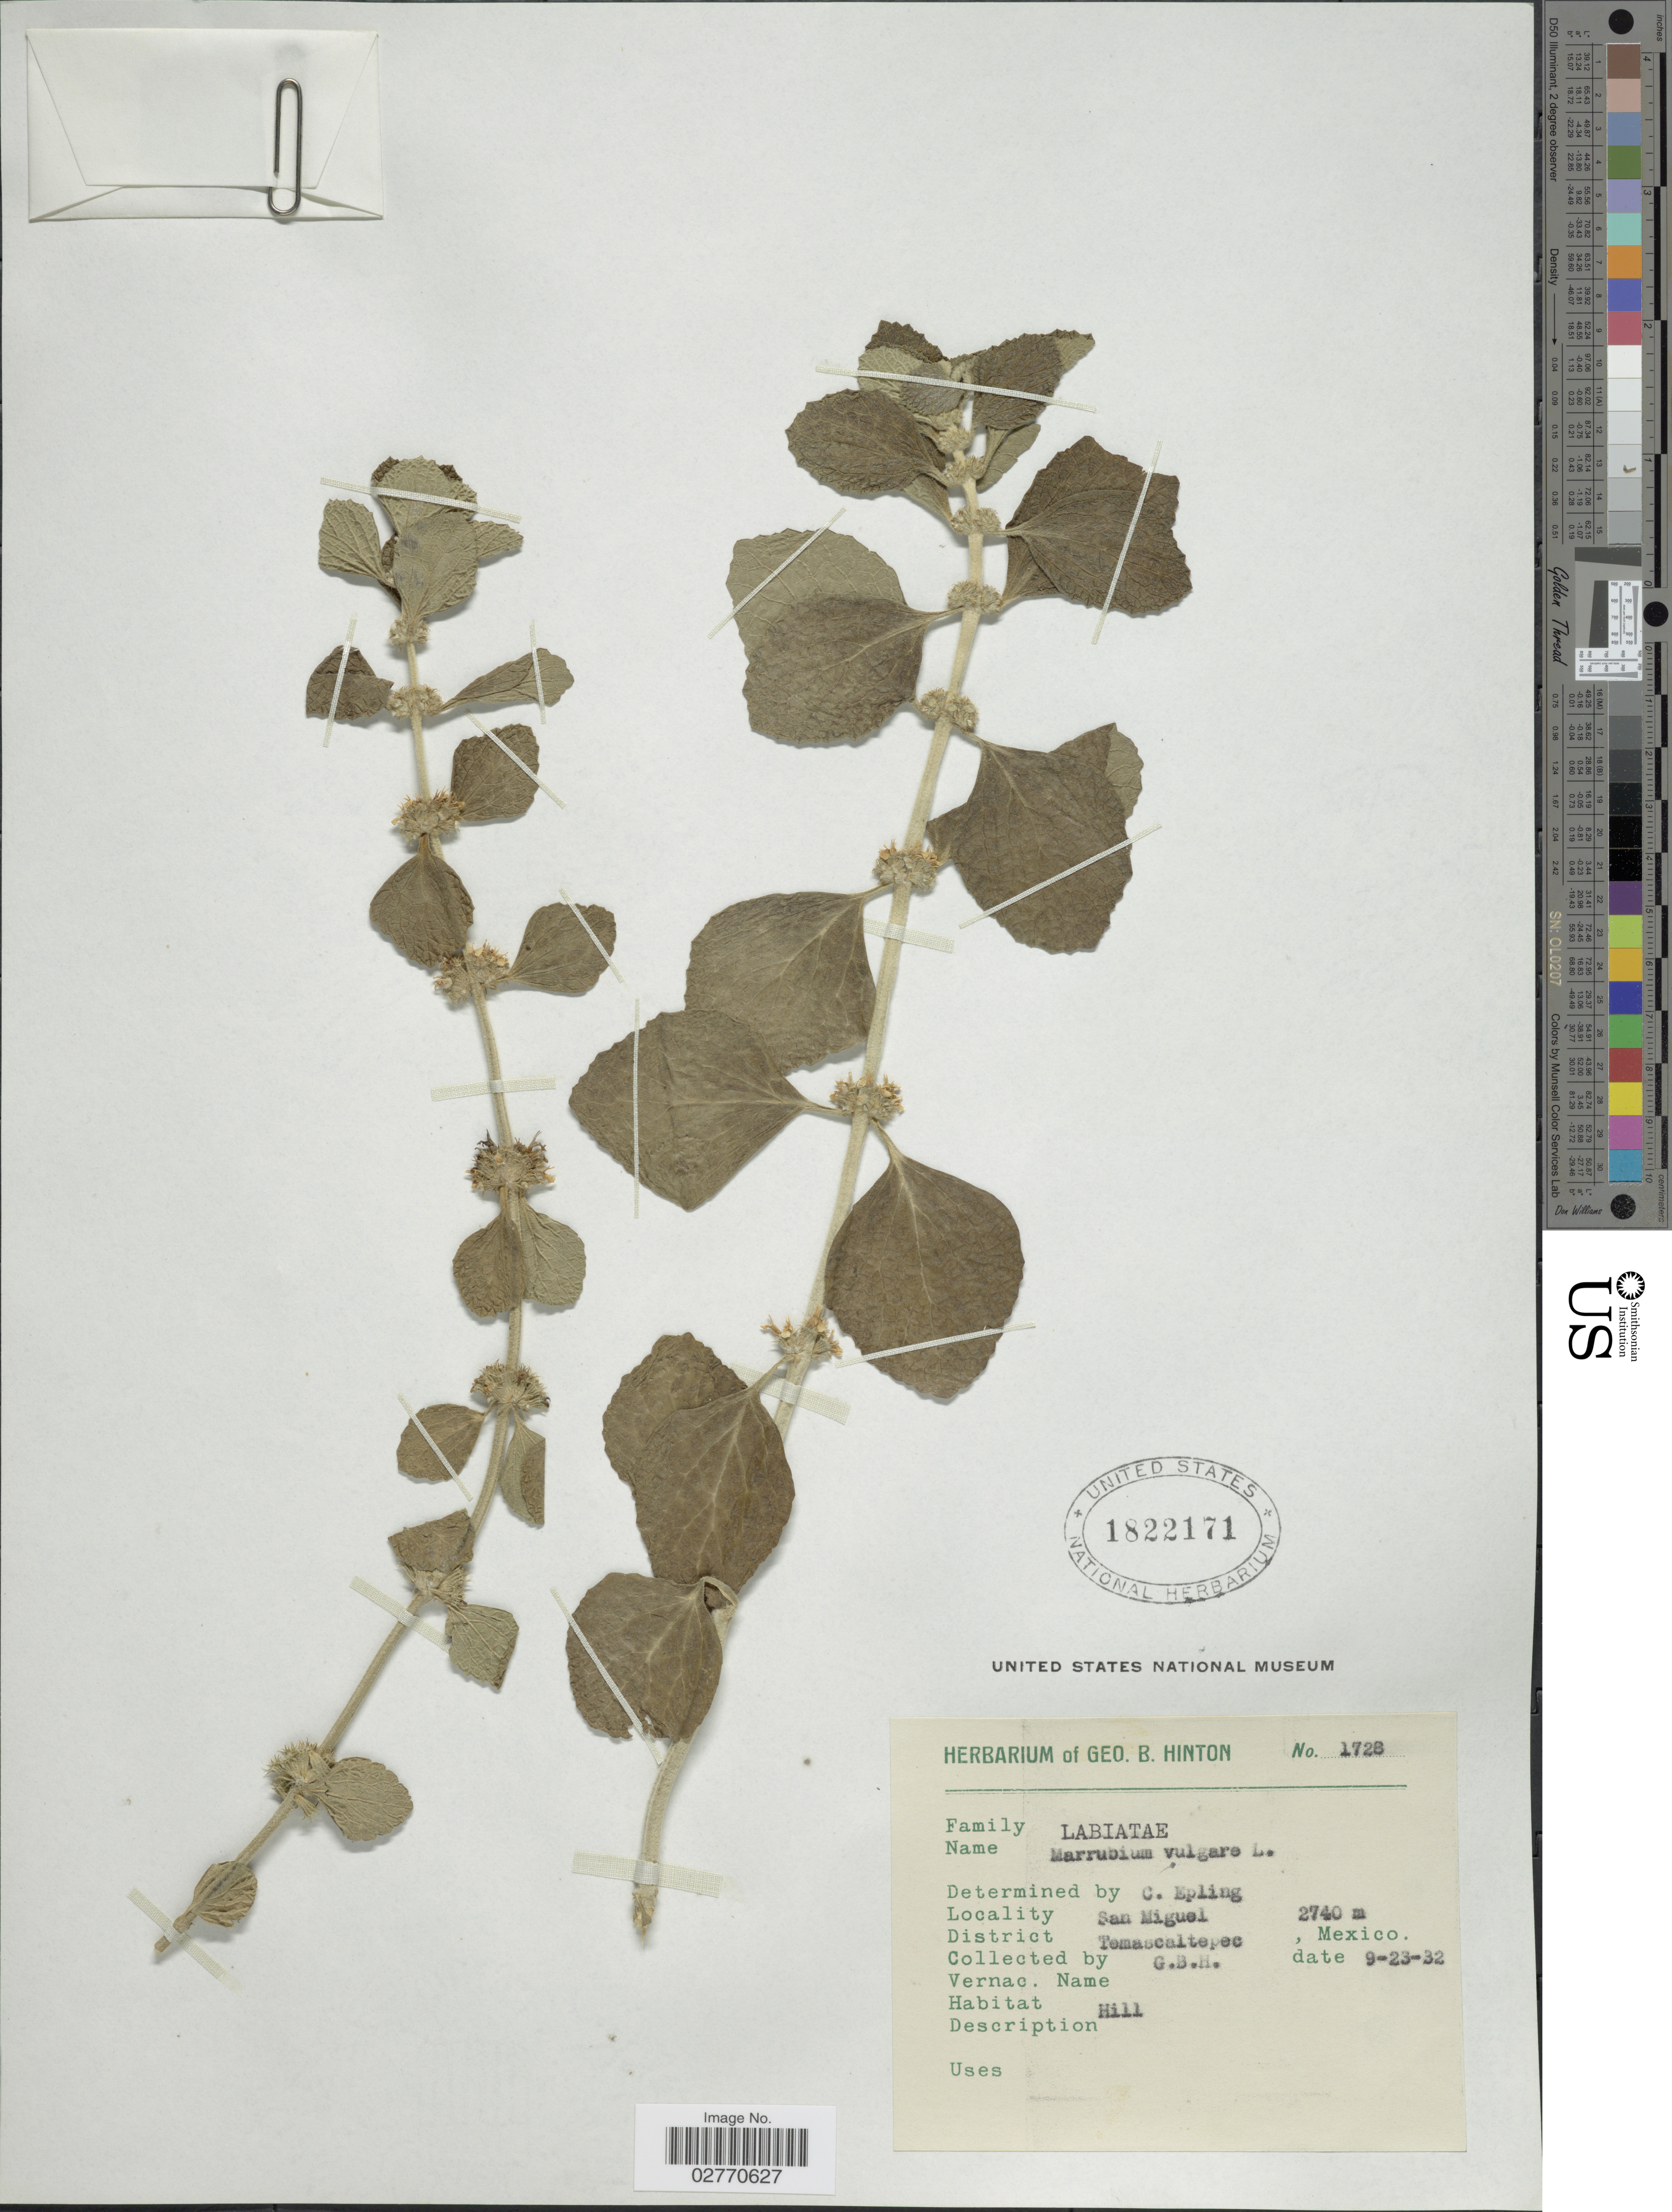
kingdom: Plantae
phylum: Tracheophyta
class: Magnoliopsida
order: Lamiales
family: Lamiaceae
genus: Marrubium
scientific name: Marrubium vulgare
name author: L.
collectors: G. B. Hinton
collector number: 1728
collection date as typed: Transcribed d/m/y: 23/9/32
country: Mexico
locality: San Miguel, District Temascaltepec.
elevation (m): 2740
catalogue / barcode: US 1822171